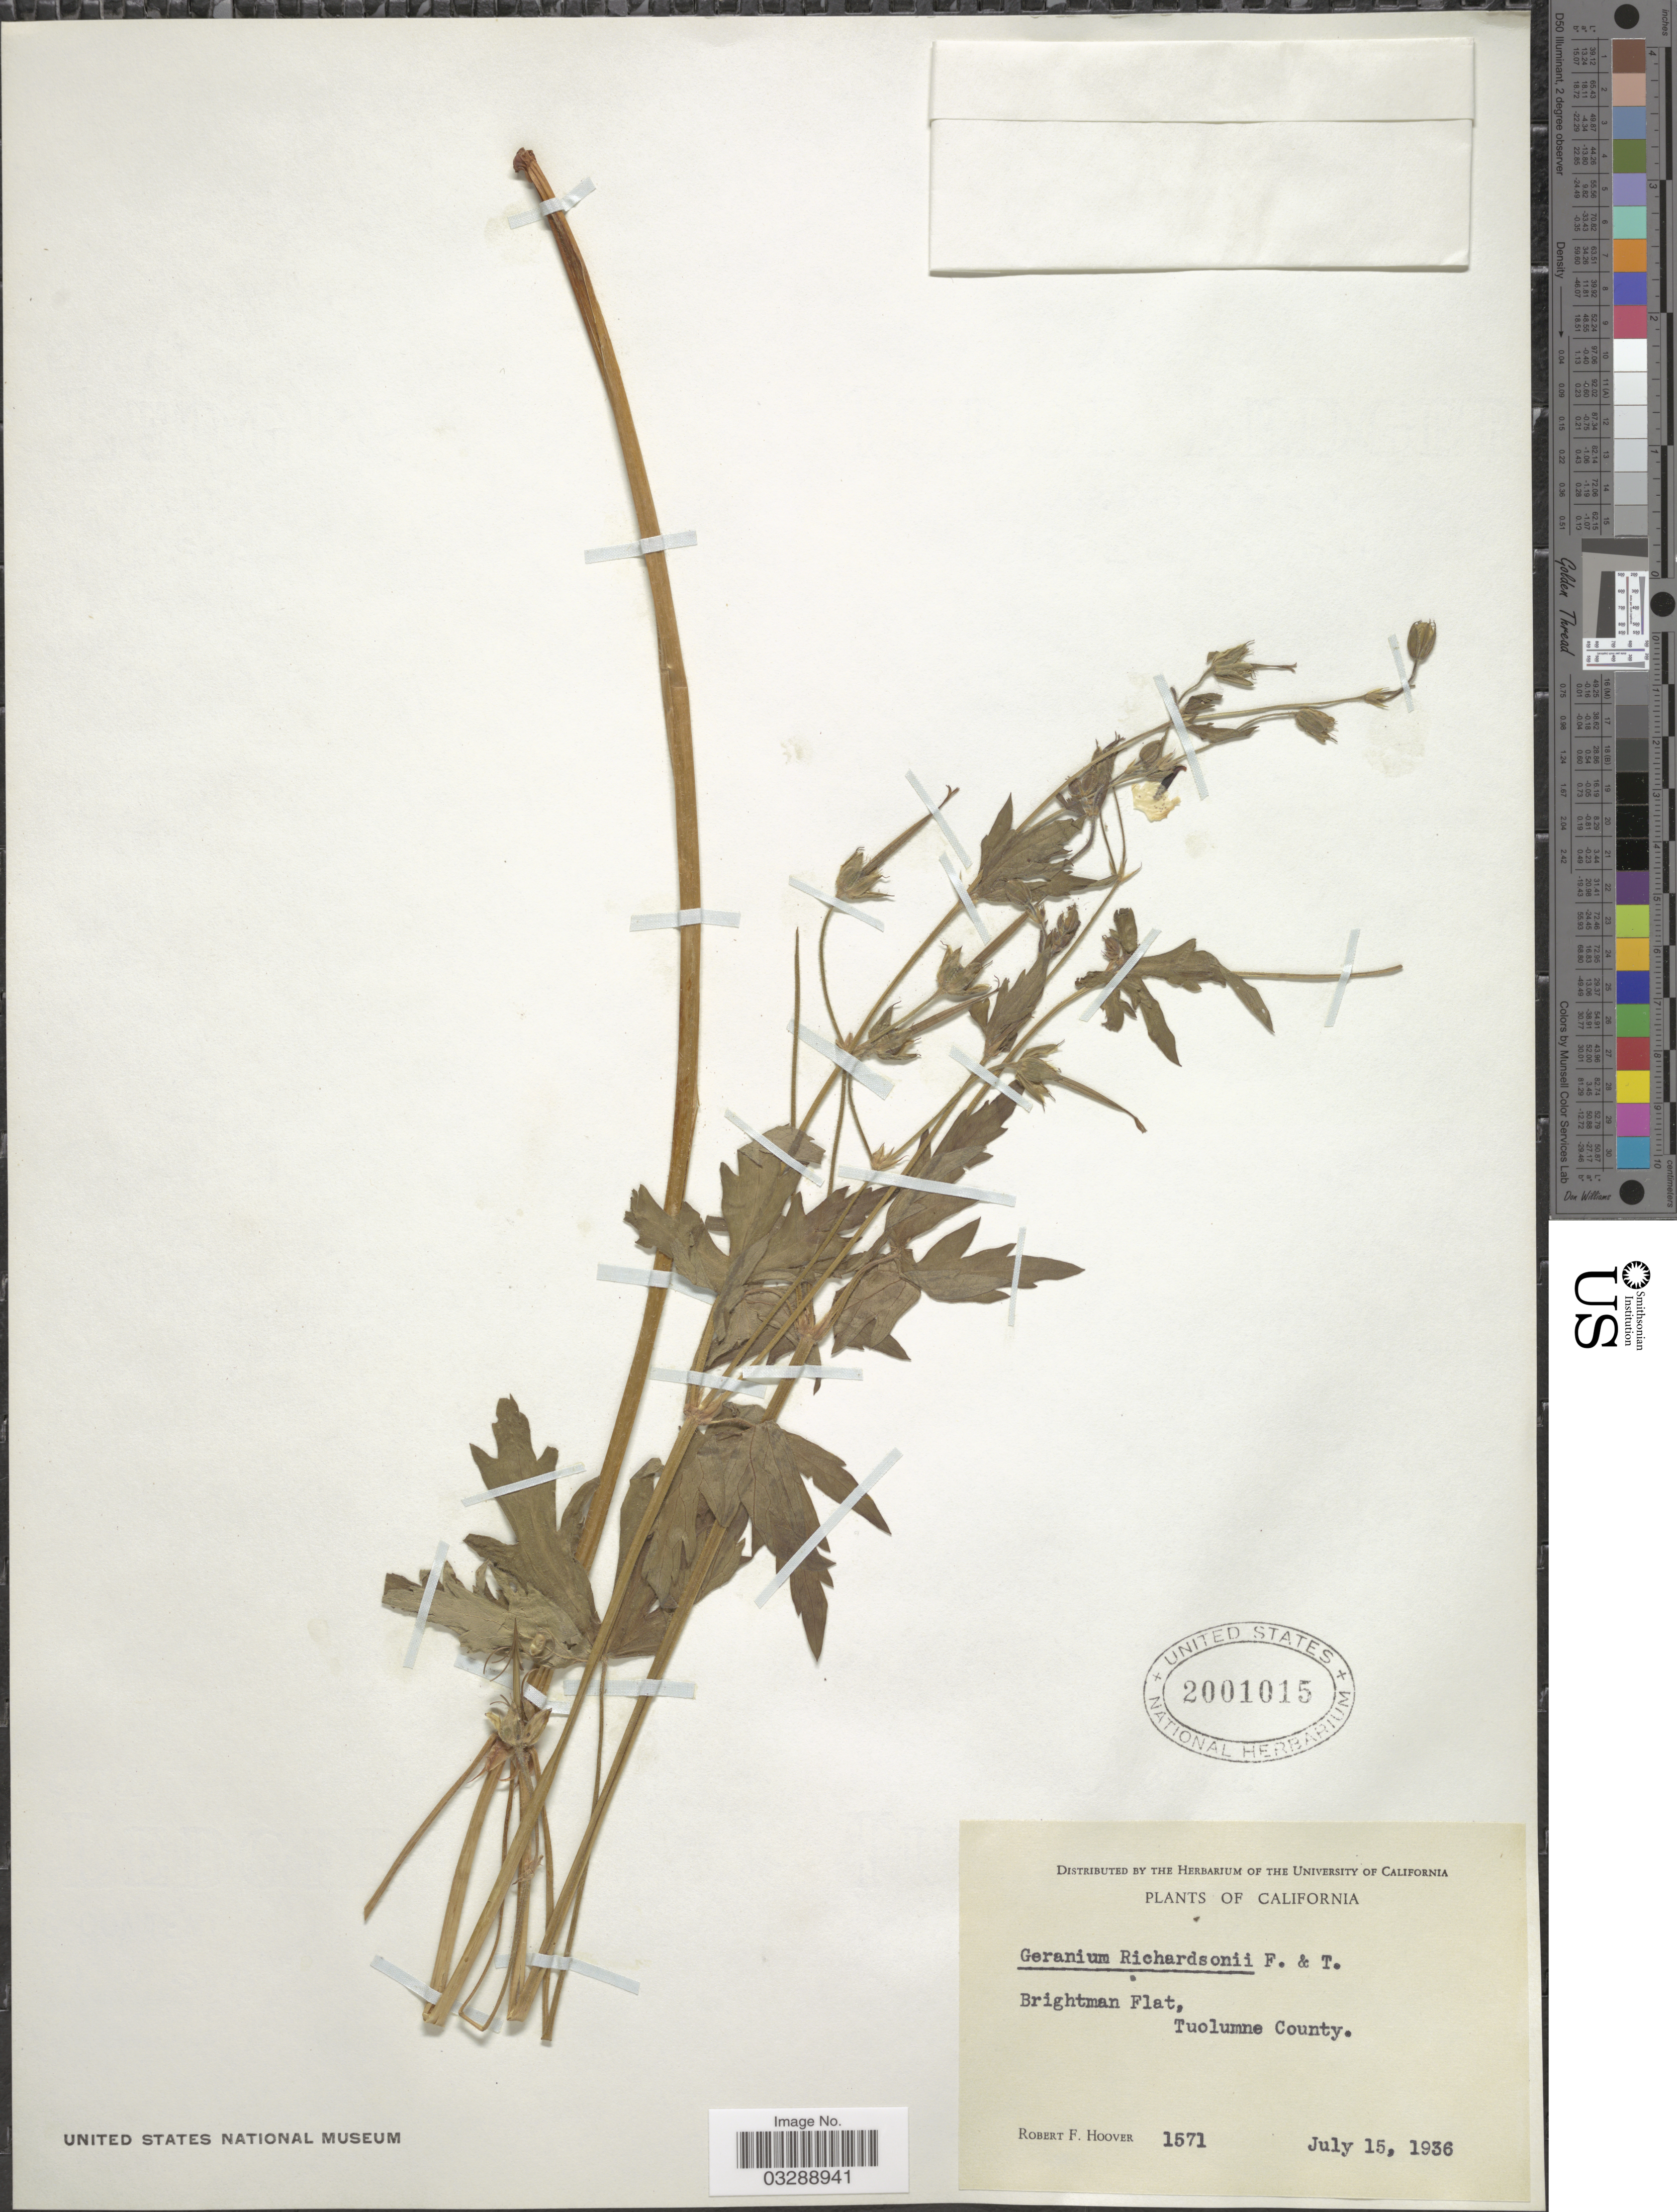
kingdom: Plantae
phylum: Tracheophyta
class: Magnoliopsida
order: Geraniales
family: Geraniaceae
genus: Geranium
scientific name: Geranium richardsonii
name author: Fisch. & Trautv.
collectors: R. F. Hoover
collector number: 1571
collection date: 1936-07-15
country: United States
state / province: California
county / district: Tuolumne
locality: Brightman Flat, Tuolumne County.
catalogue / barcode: US 2001015